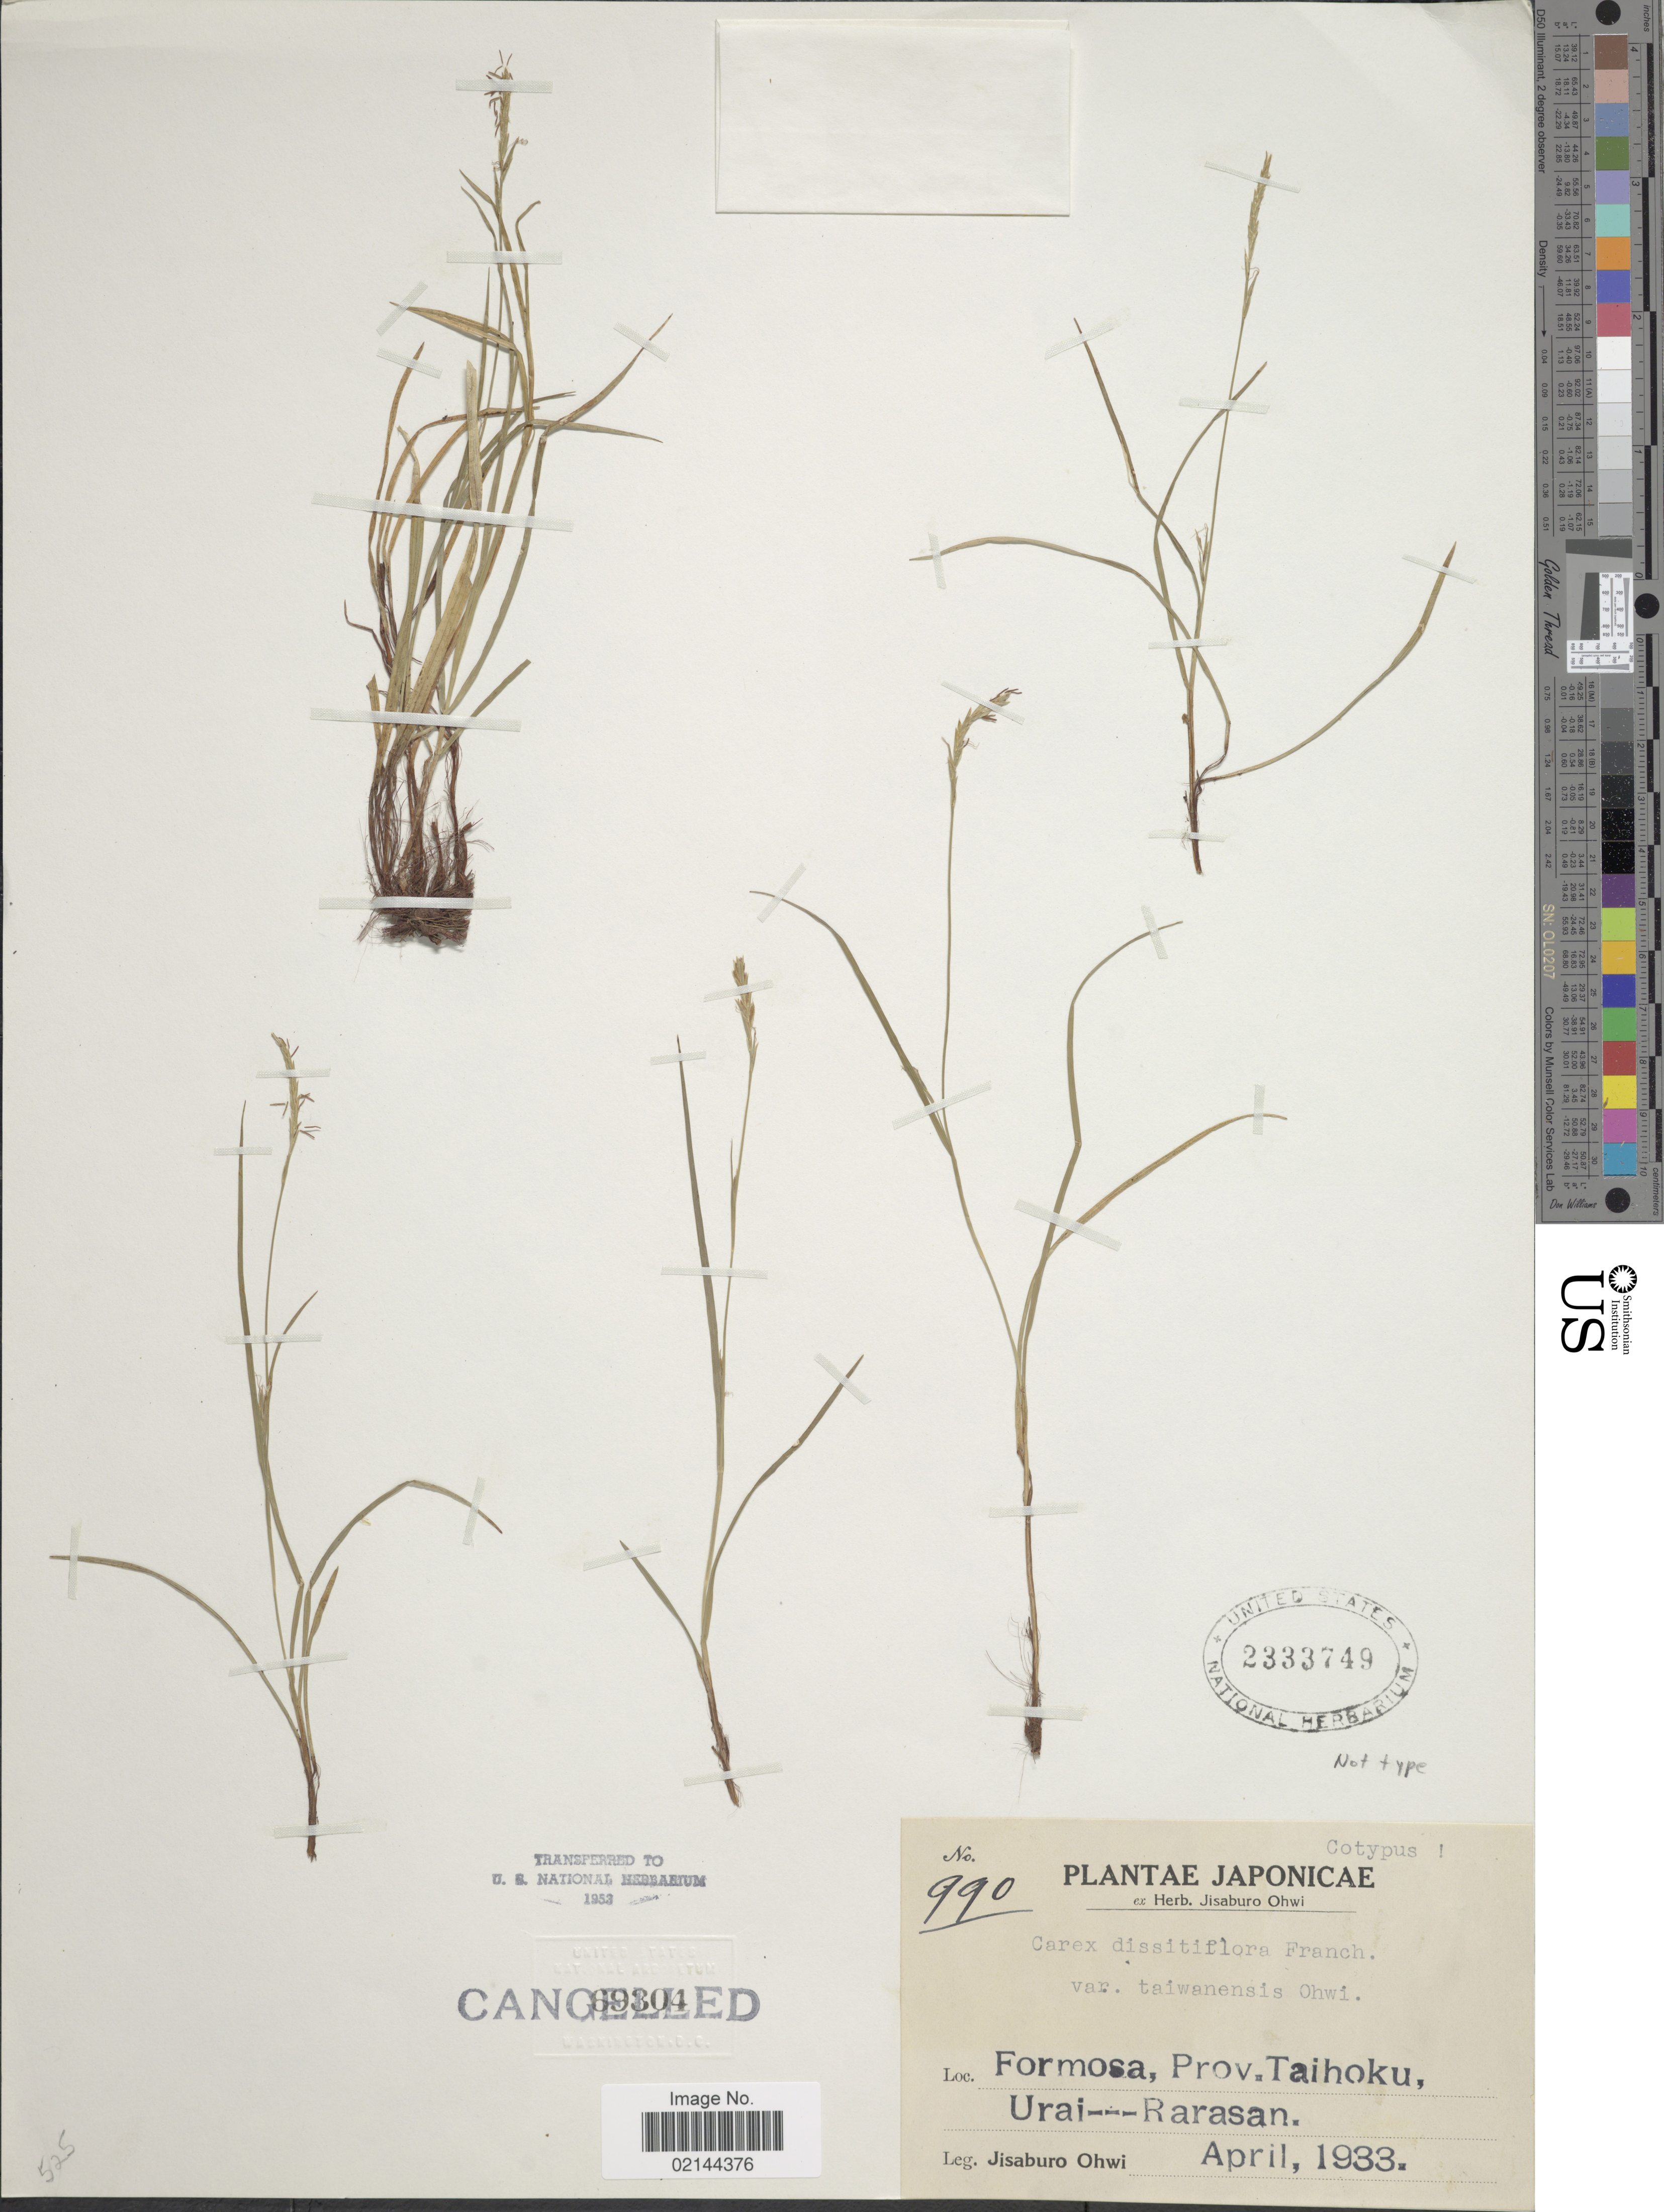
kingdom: Plantae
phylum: Tracheophyta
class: Liliopsida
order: Poales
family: Cyperaceae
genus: Carex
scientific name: Carex dissitiflora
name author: Franch.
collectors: J. Ohwi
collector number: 990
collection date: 1933-04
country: Taiwan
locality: Japonicae. Formosa, Prov. Taihoku, Urai---Rarasan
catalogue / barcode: US 2333749